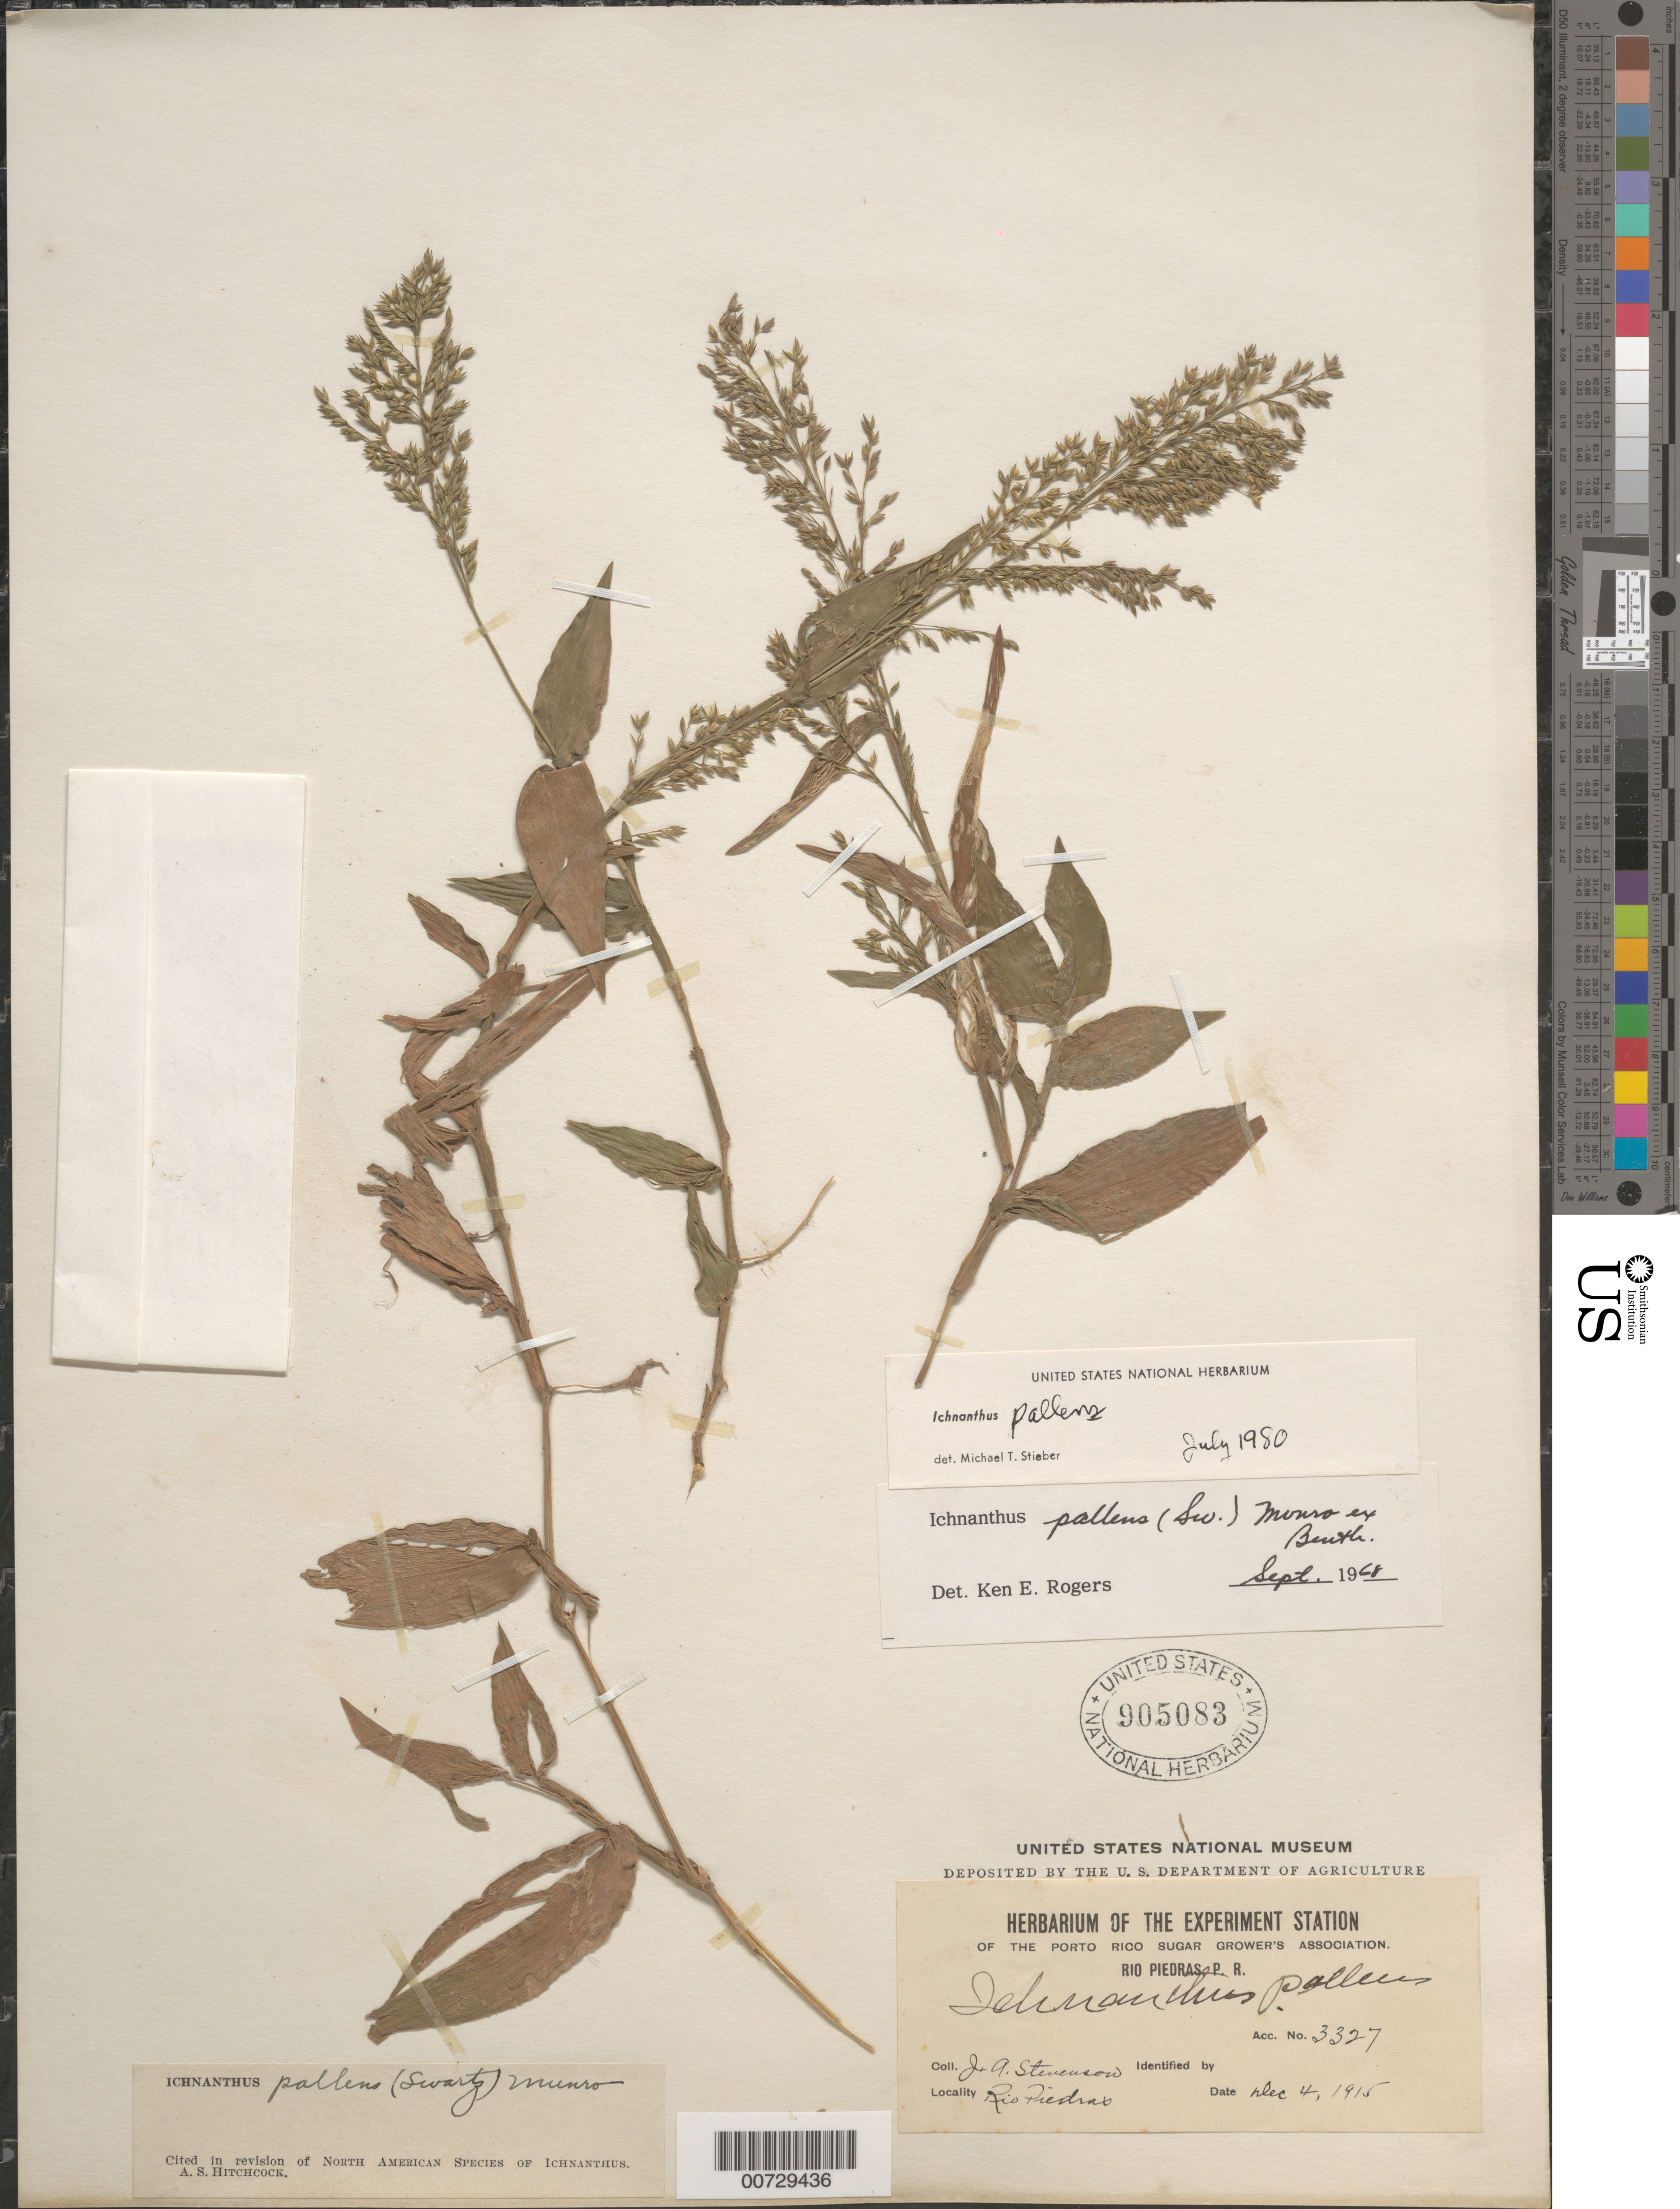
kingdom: Plantae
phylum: Tracheophyta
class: Liliopsida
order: Poales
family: Poaceae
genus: Ichnanthus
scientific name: Ichnanthus pallens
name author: (Sw.) Munro ex Benth.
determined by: Stieber, M. T.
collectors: J. Stevenson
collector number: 3327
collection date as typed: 04 Dec 1915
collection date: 1915-12-04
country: Puerto Rico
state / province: San Juan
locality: Río Piedras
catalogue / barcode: US 905083